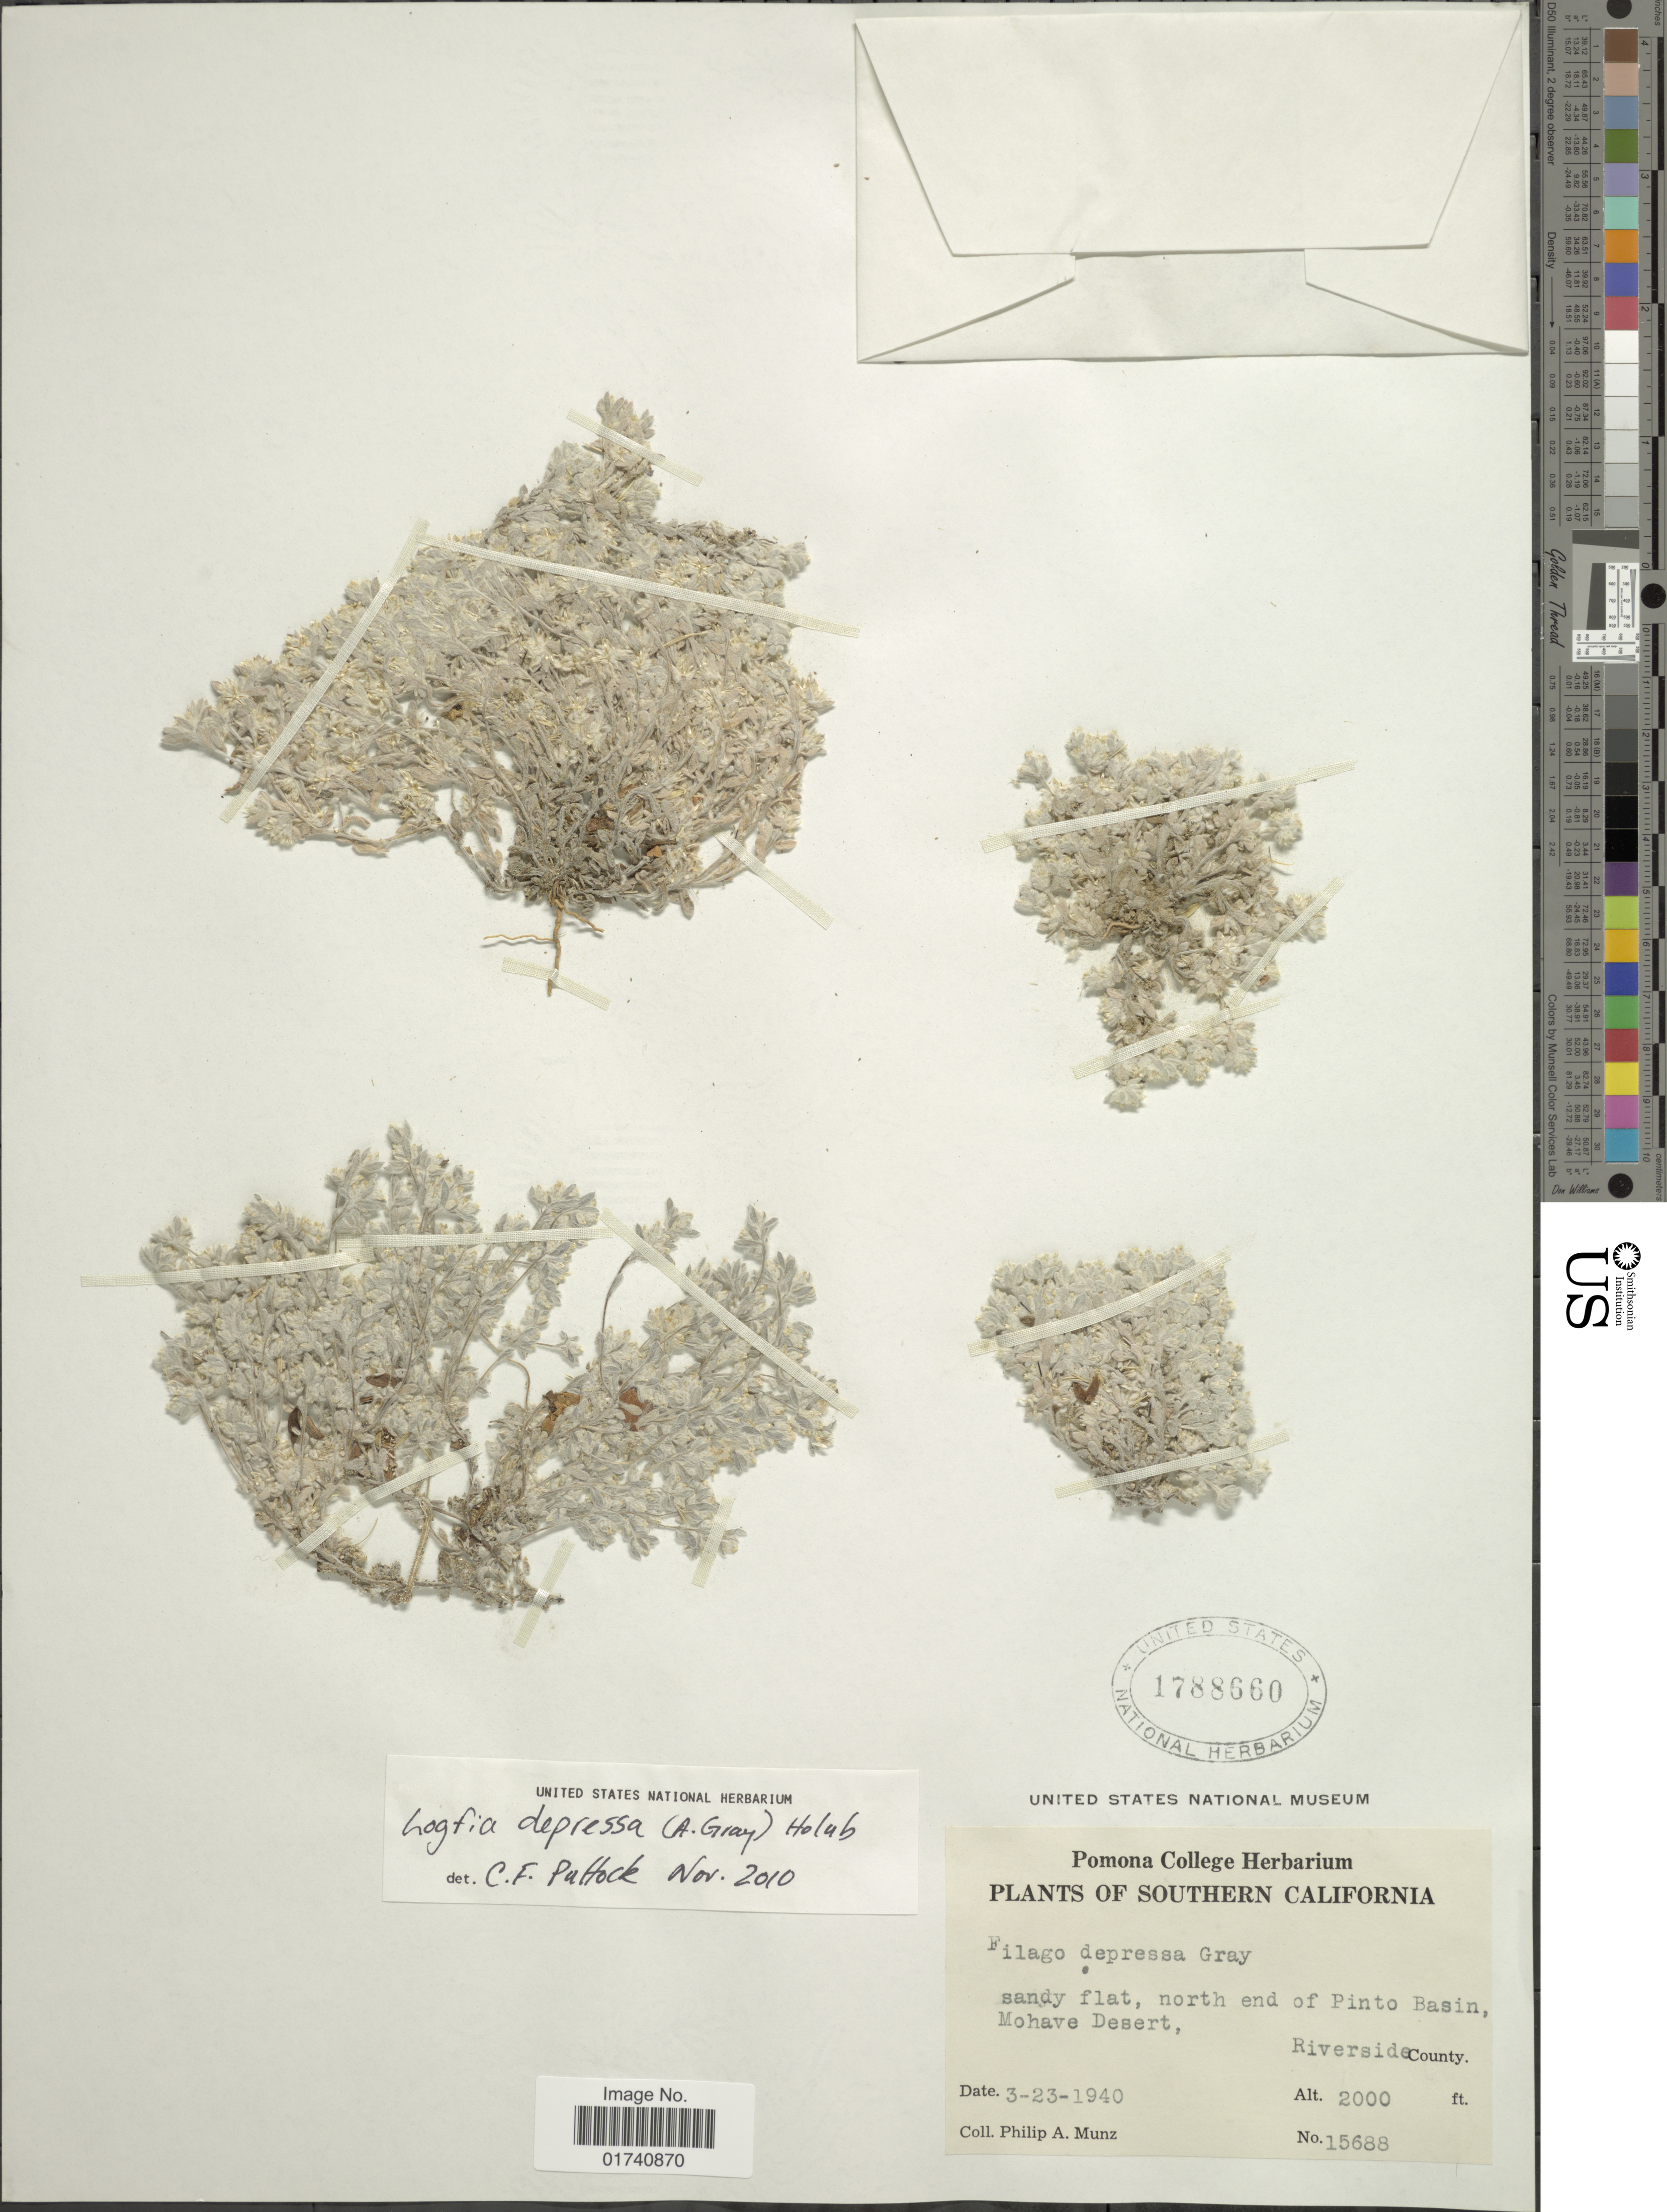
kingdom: Plantae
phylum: Tracheophyta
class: Magnoliopsida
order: Asterales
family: Asteraceae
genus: Logfia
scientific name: Logfia depressa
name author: (A. Gray) Holub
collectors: P. A. Munz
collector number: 15688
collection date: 1940-03-23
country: United States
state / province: California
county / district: Riverside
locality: Southern California. North end of Pinto Basin, Mohave Desert, Riverside County.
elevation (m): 610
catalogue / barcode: US 1788660